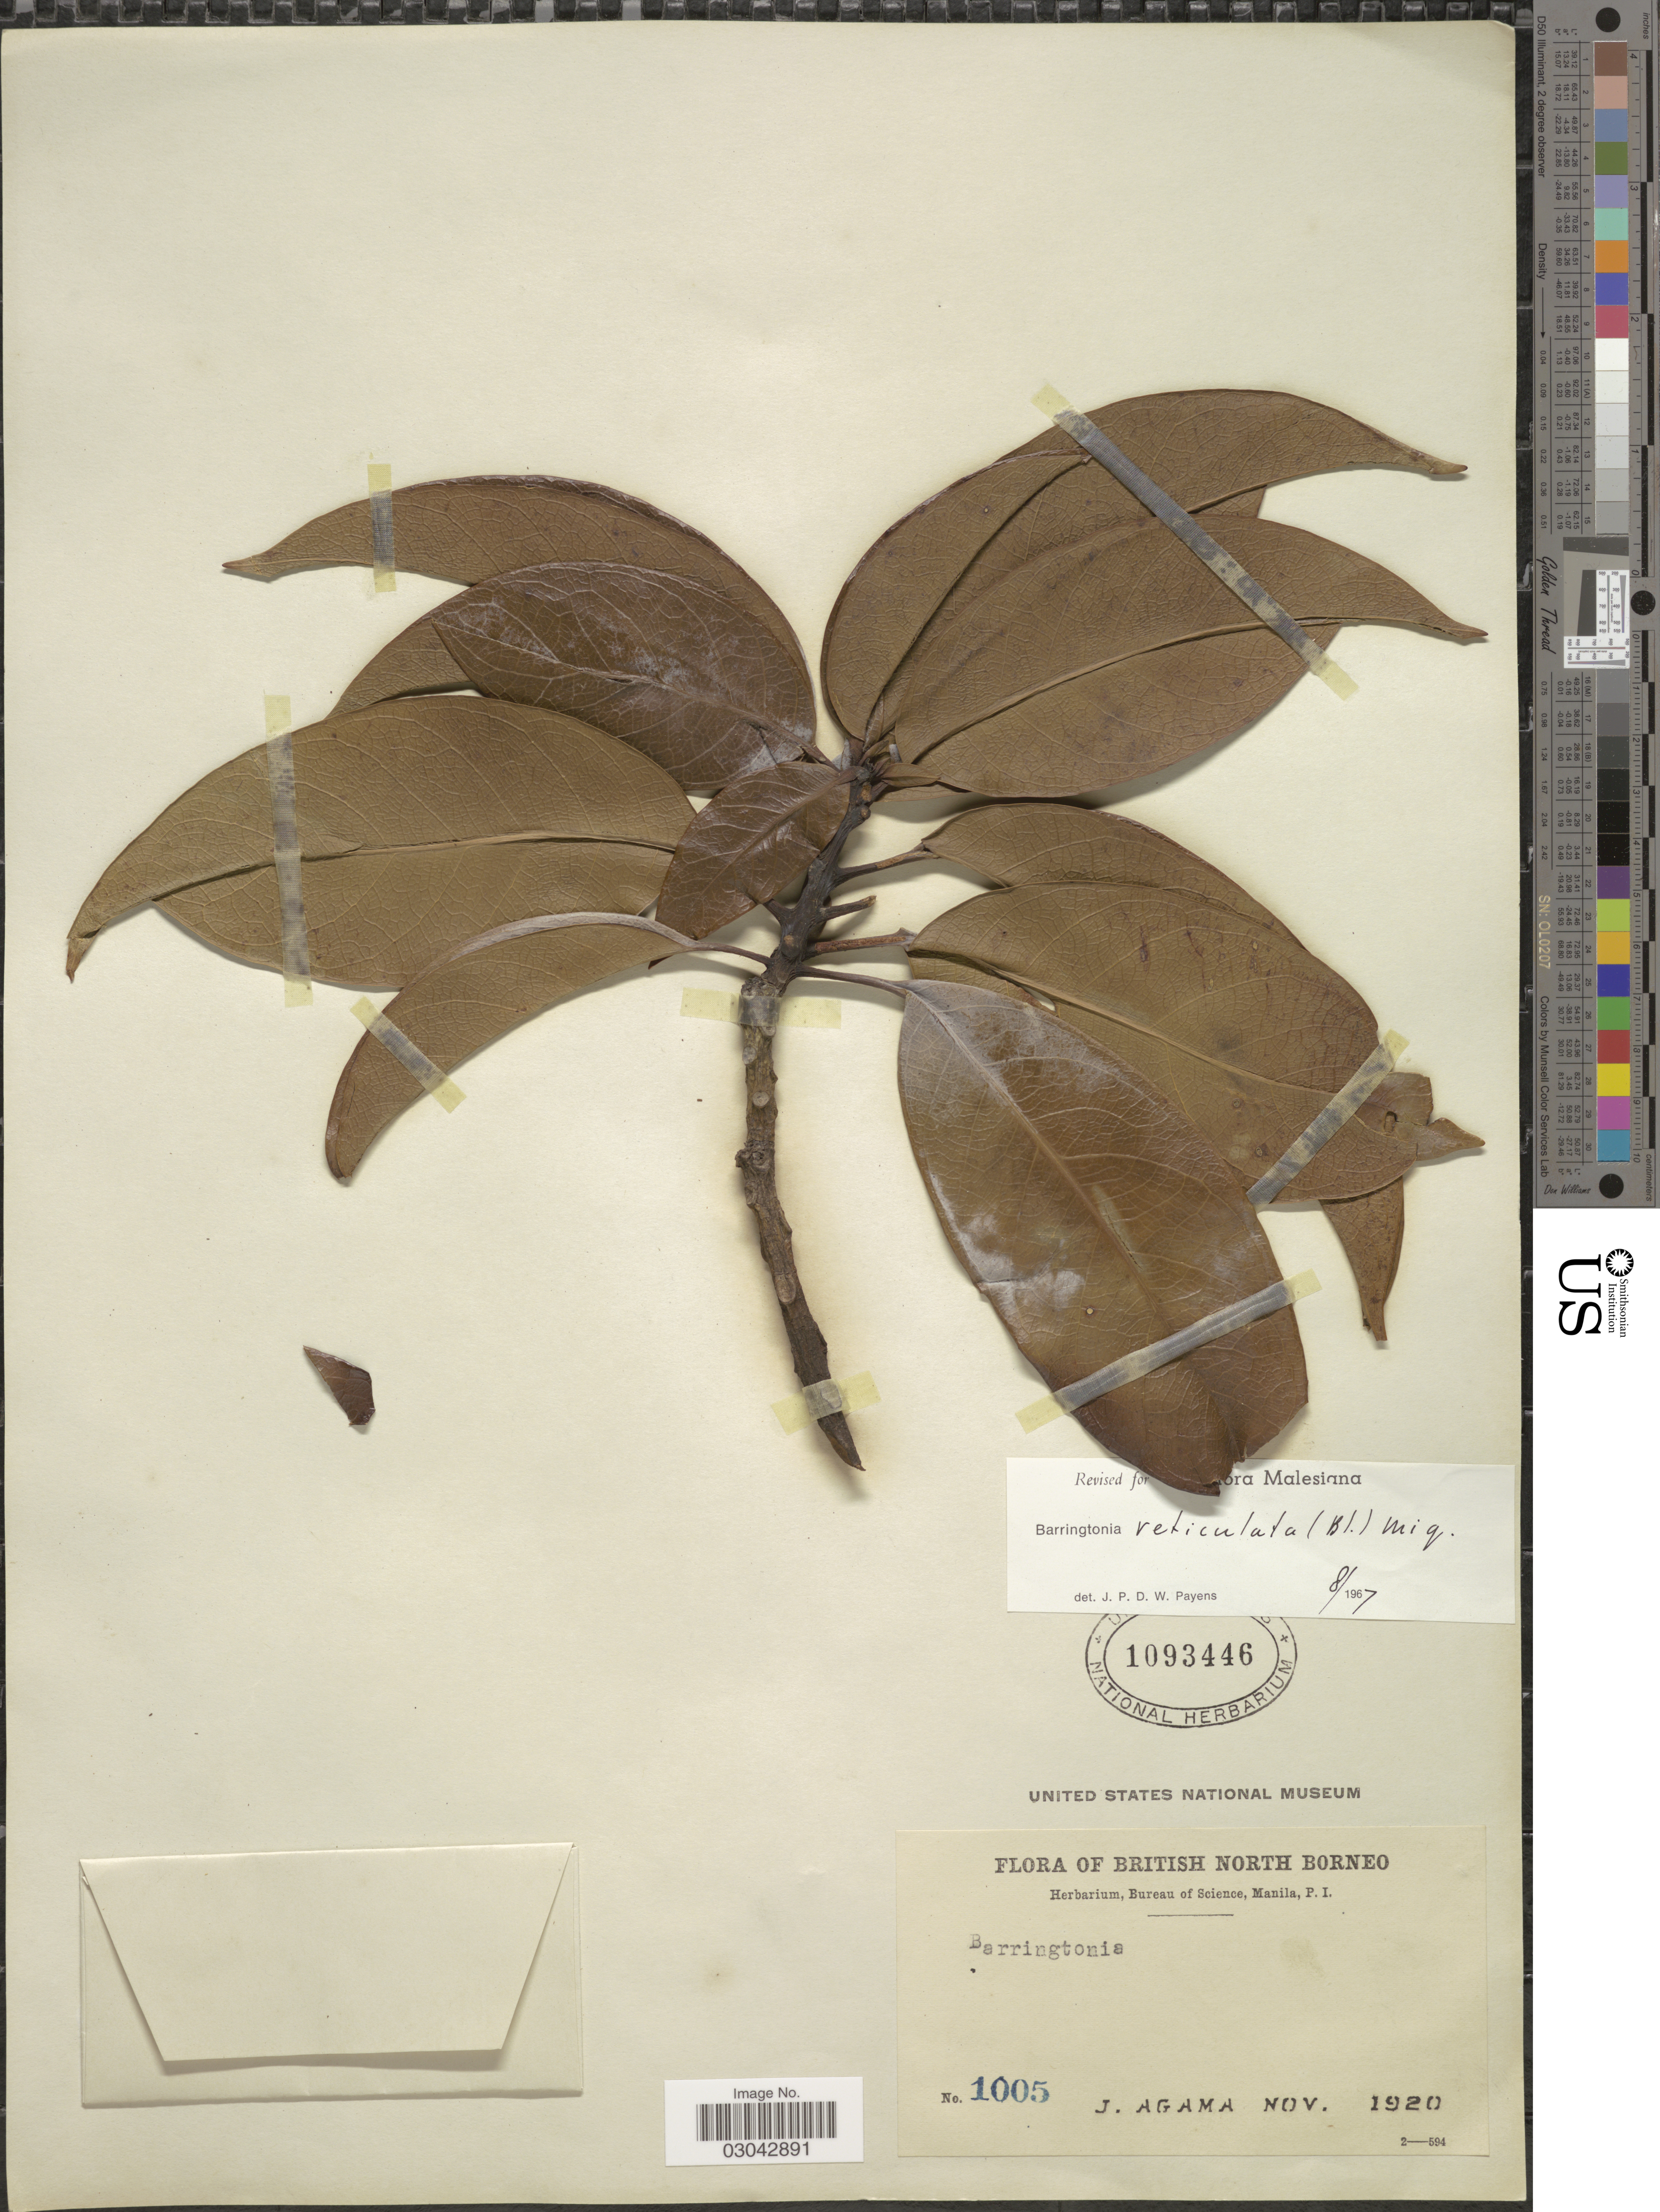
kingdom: Plantae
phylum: Tracheophyta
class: Magnoliopsida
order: Ericales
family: Lecythidaceae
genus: Barringtonia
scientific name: Barringtonia reticulata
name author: (Blume) Miq.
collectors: J. Agama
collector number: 1005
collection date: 1920-11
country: Malaysia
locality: British North Borneo.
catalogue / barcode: US 1093446